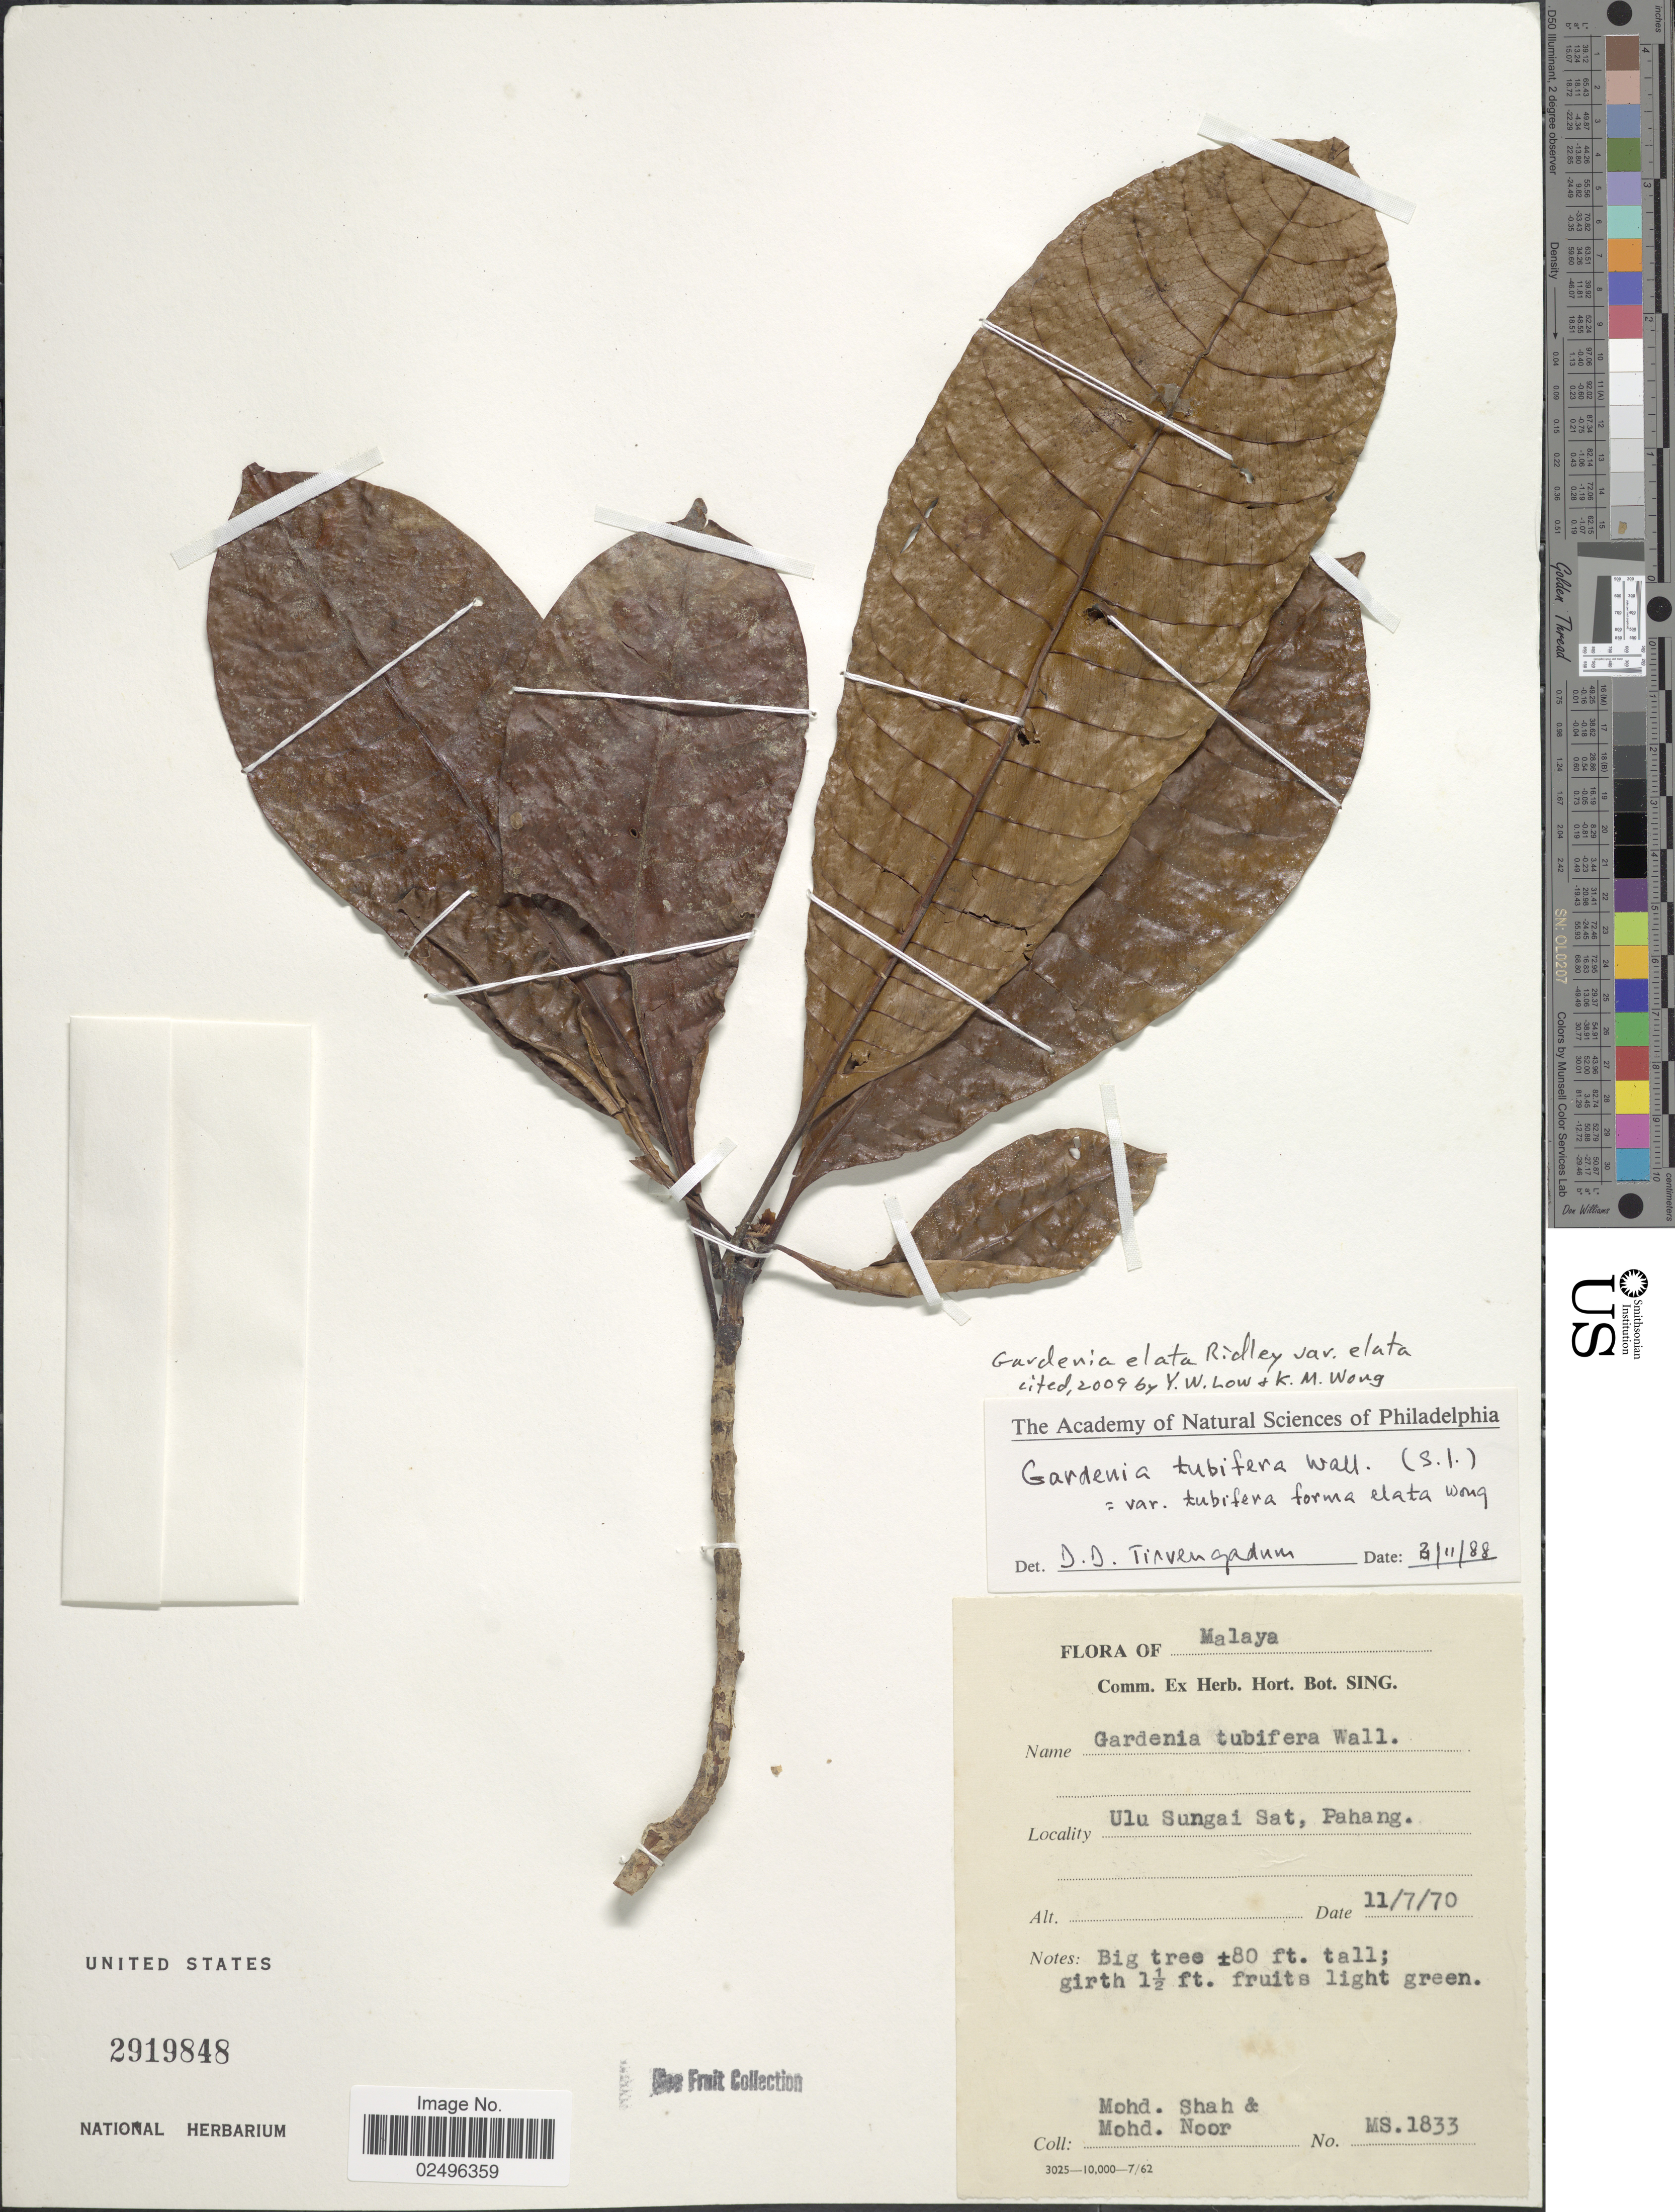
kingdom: Plantae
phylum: Tracheophyta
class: Magnoliopsida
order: Gentianales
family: Rubiaceae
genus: Gardenia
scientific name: Gardenia elata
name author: Ridl.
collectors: M. Shah & M. Noor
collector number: MS1833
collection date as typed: Transcribed d/m/y: 11/7/70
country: Malaysia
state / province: Pahang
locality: Malaya, Ulu Sungei Sat. Pahang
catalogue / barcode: US 2919848